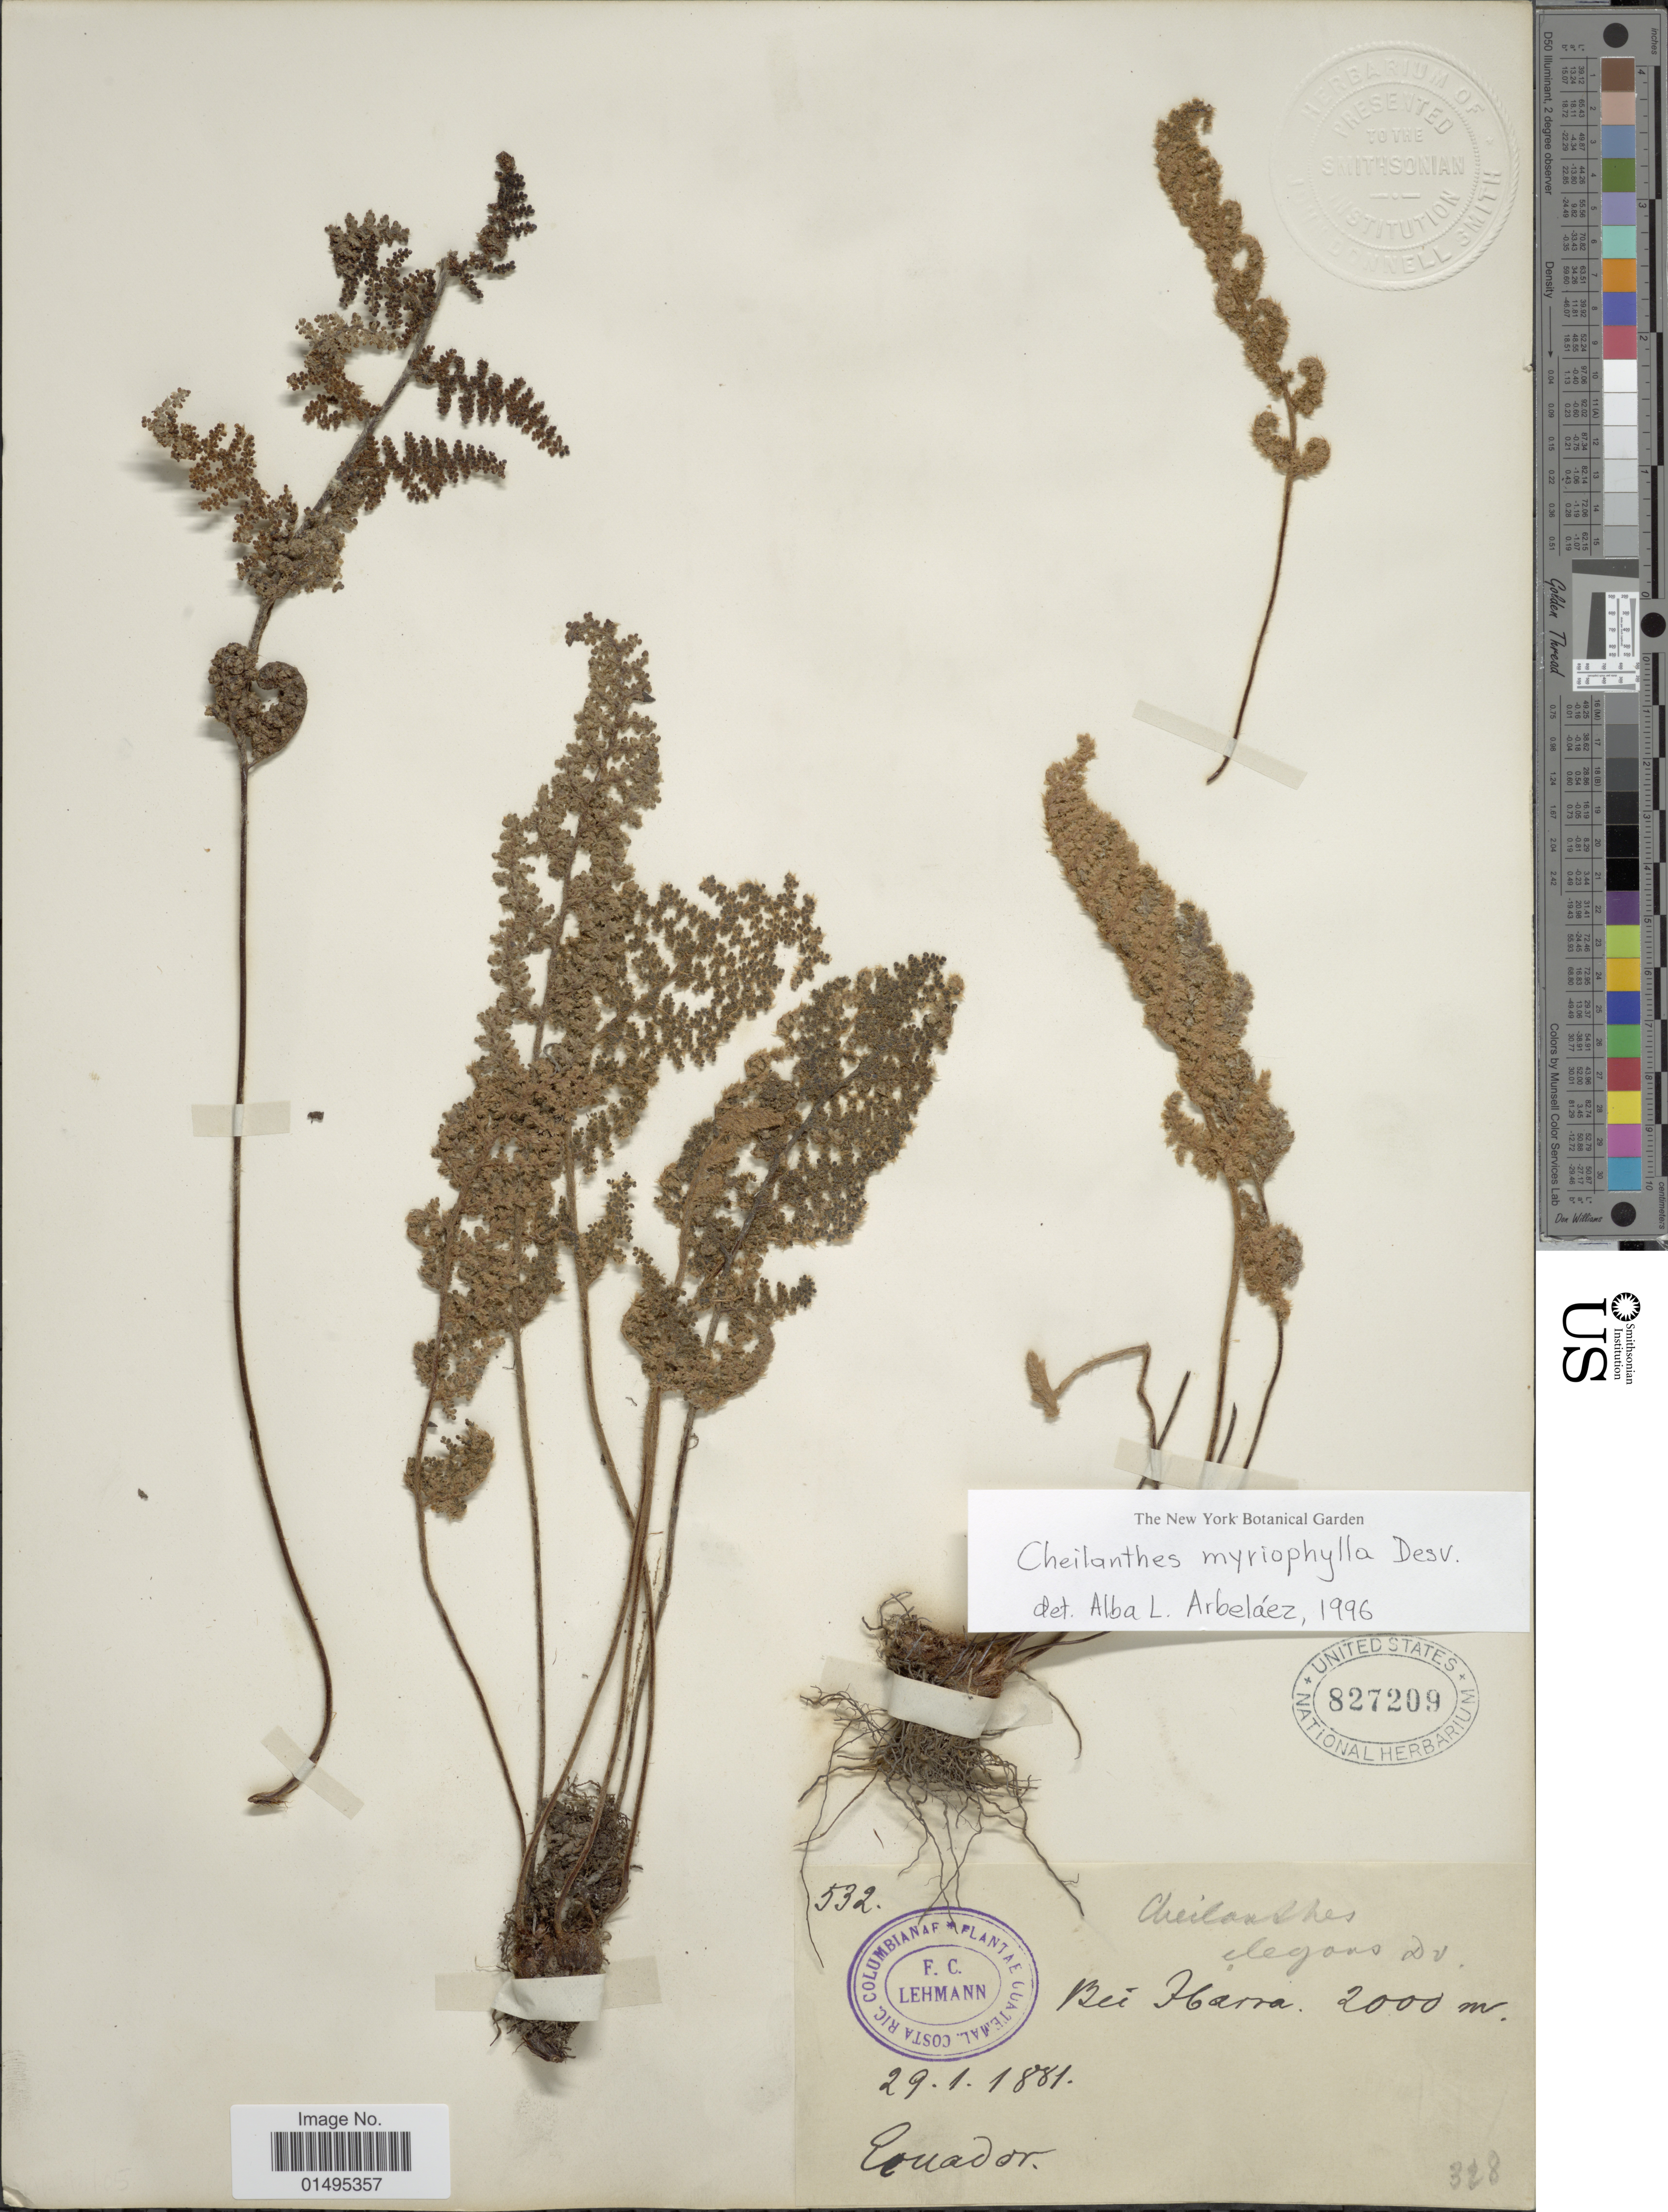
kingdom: Plantae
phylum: Tracheophyta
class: Polypodiopsida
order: Polypodiales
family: Pteridaceae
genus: Myriopteris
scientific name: Myriopteris myriophylla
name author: (Desv.) J. Sm.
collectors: F. C. Lehmann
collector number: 532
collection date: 1881-01-29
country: Ecuador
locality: Bei Harra, Ecuador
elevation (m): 2000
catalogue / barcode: US 827209